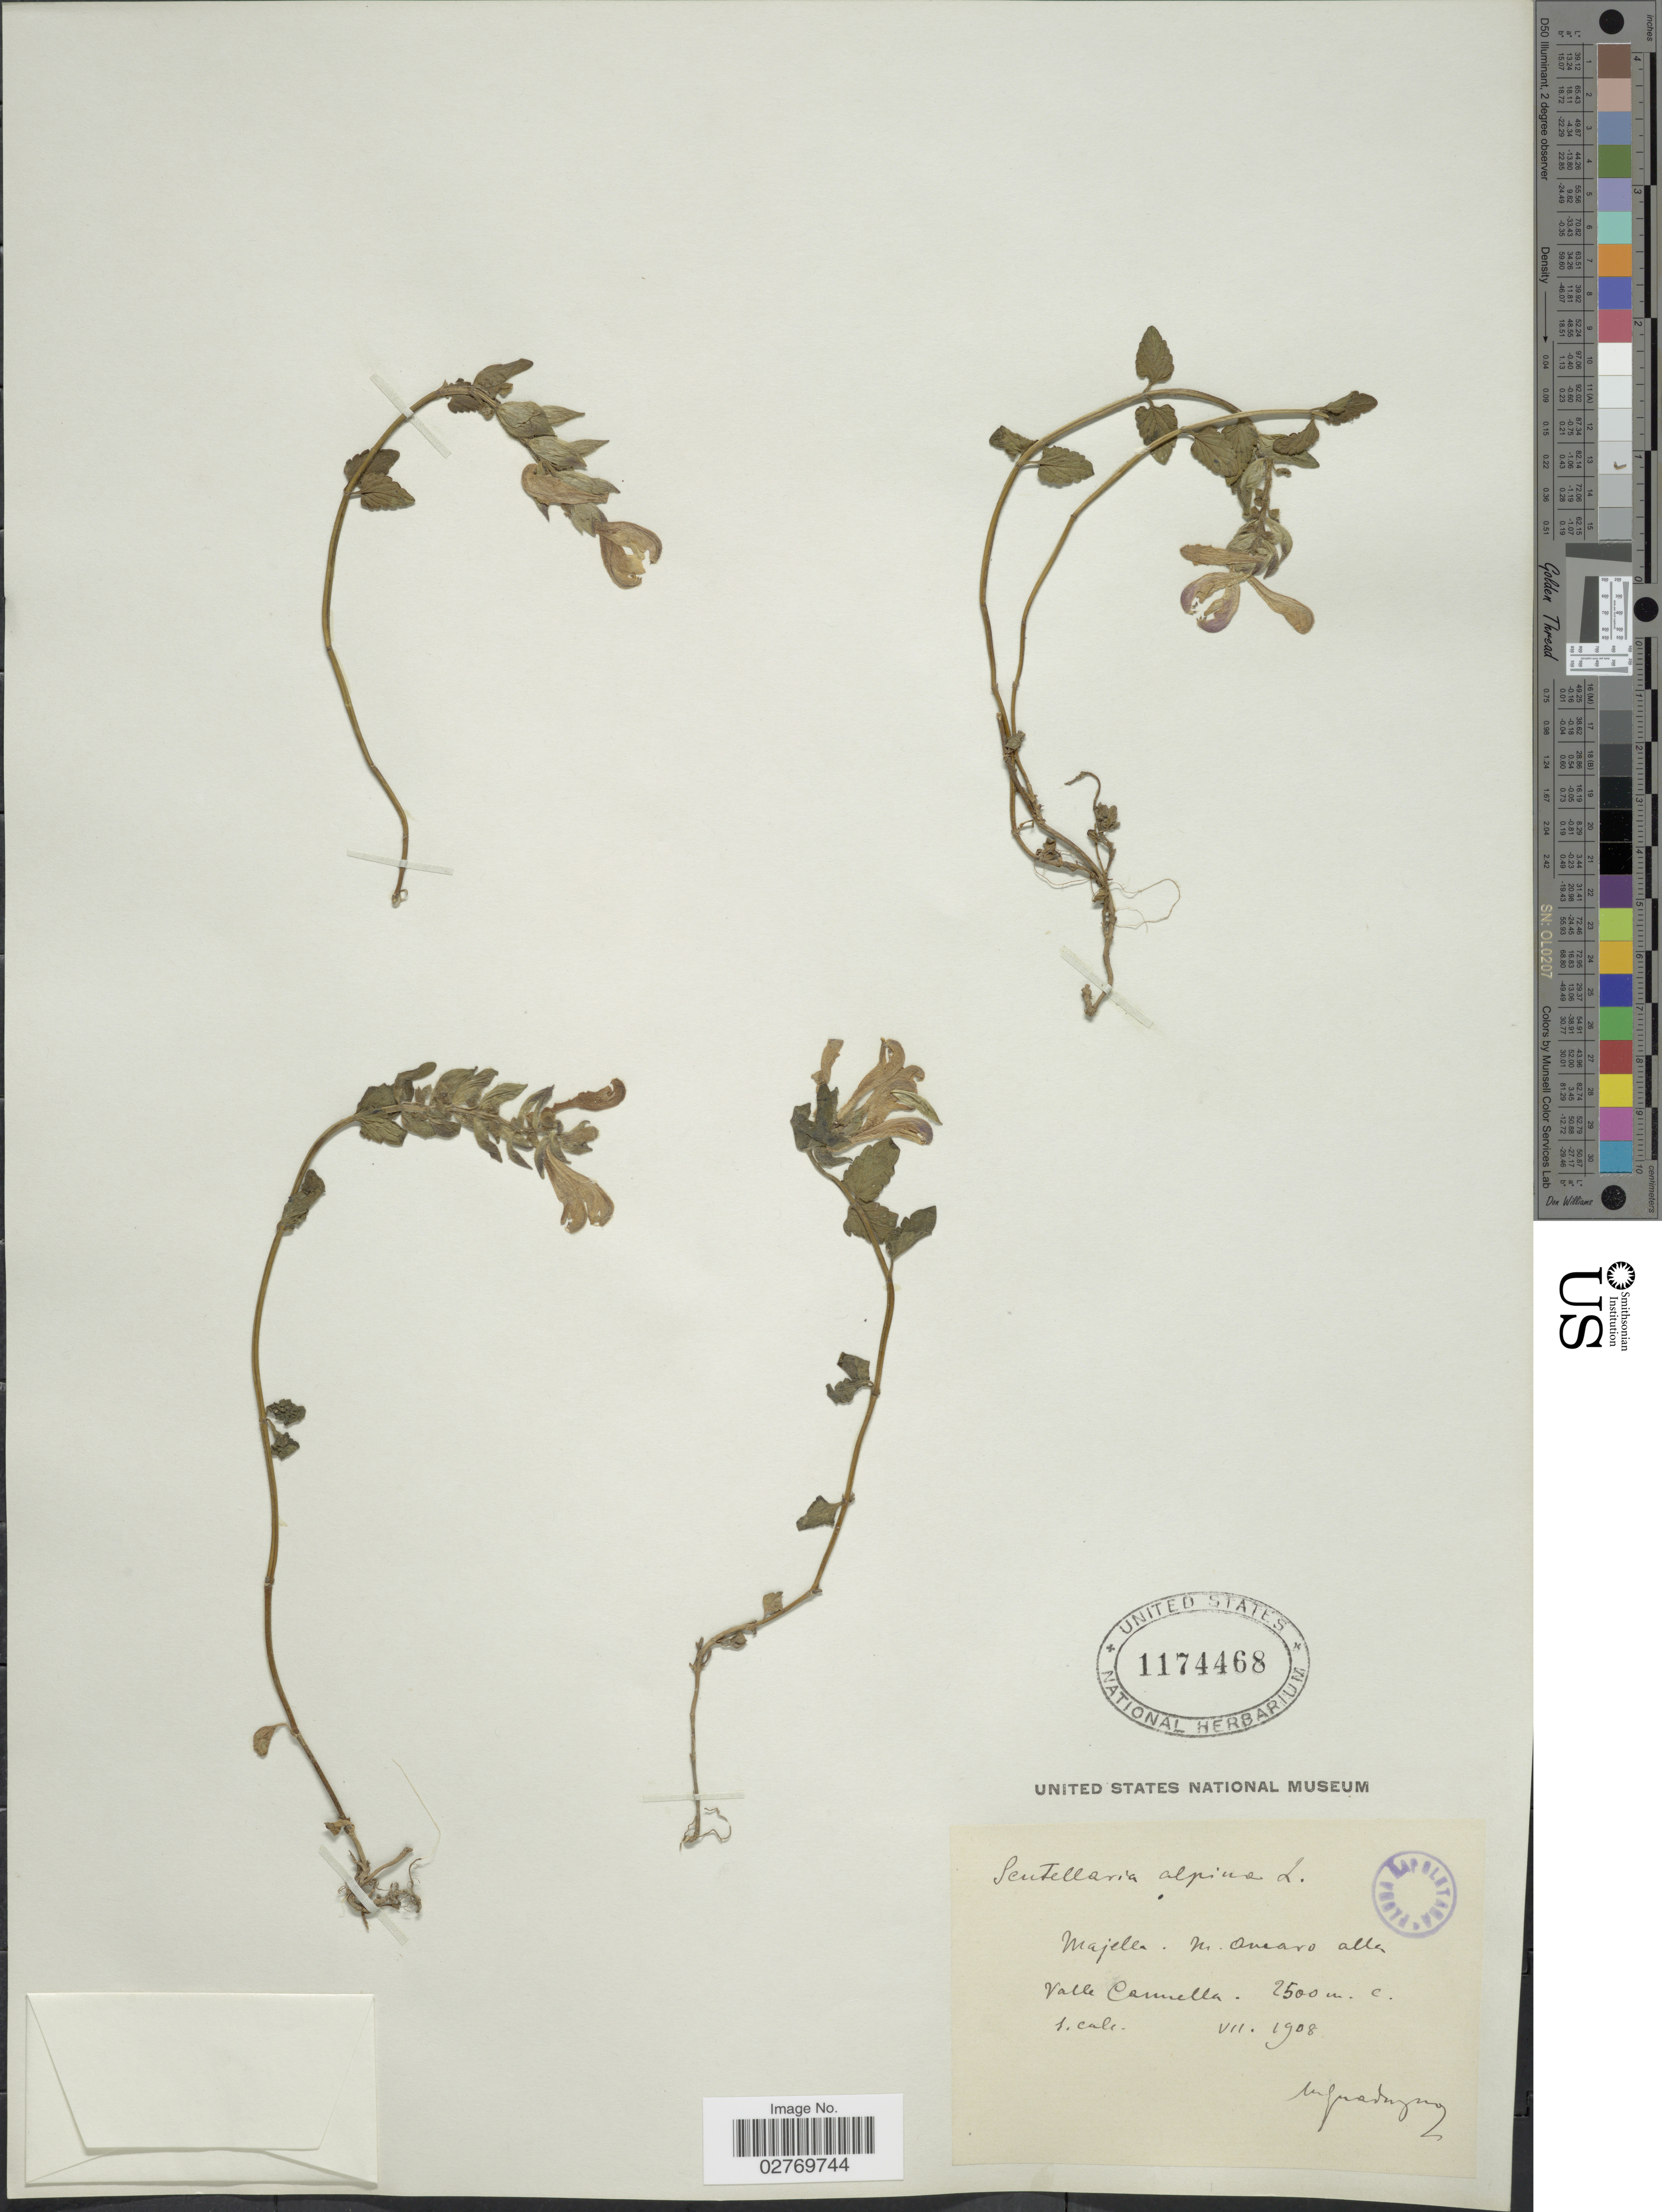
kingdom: Plantae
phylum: Tracheophyta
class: Magnoliopsida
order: Lamiales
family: Lamiaceae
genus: Scutellaria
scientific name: Scutellaria alpina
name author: L.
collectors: M. Guadagno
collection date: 1908-07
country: Italy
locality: Majella. M. Onearo alla Valle Cannella.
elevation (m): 2500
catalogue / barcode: US 1174468